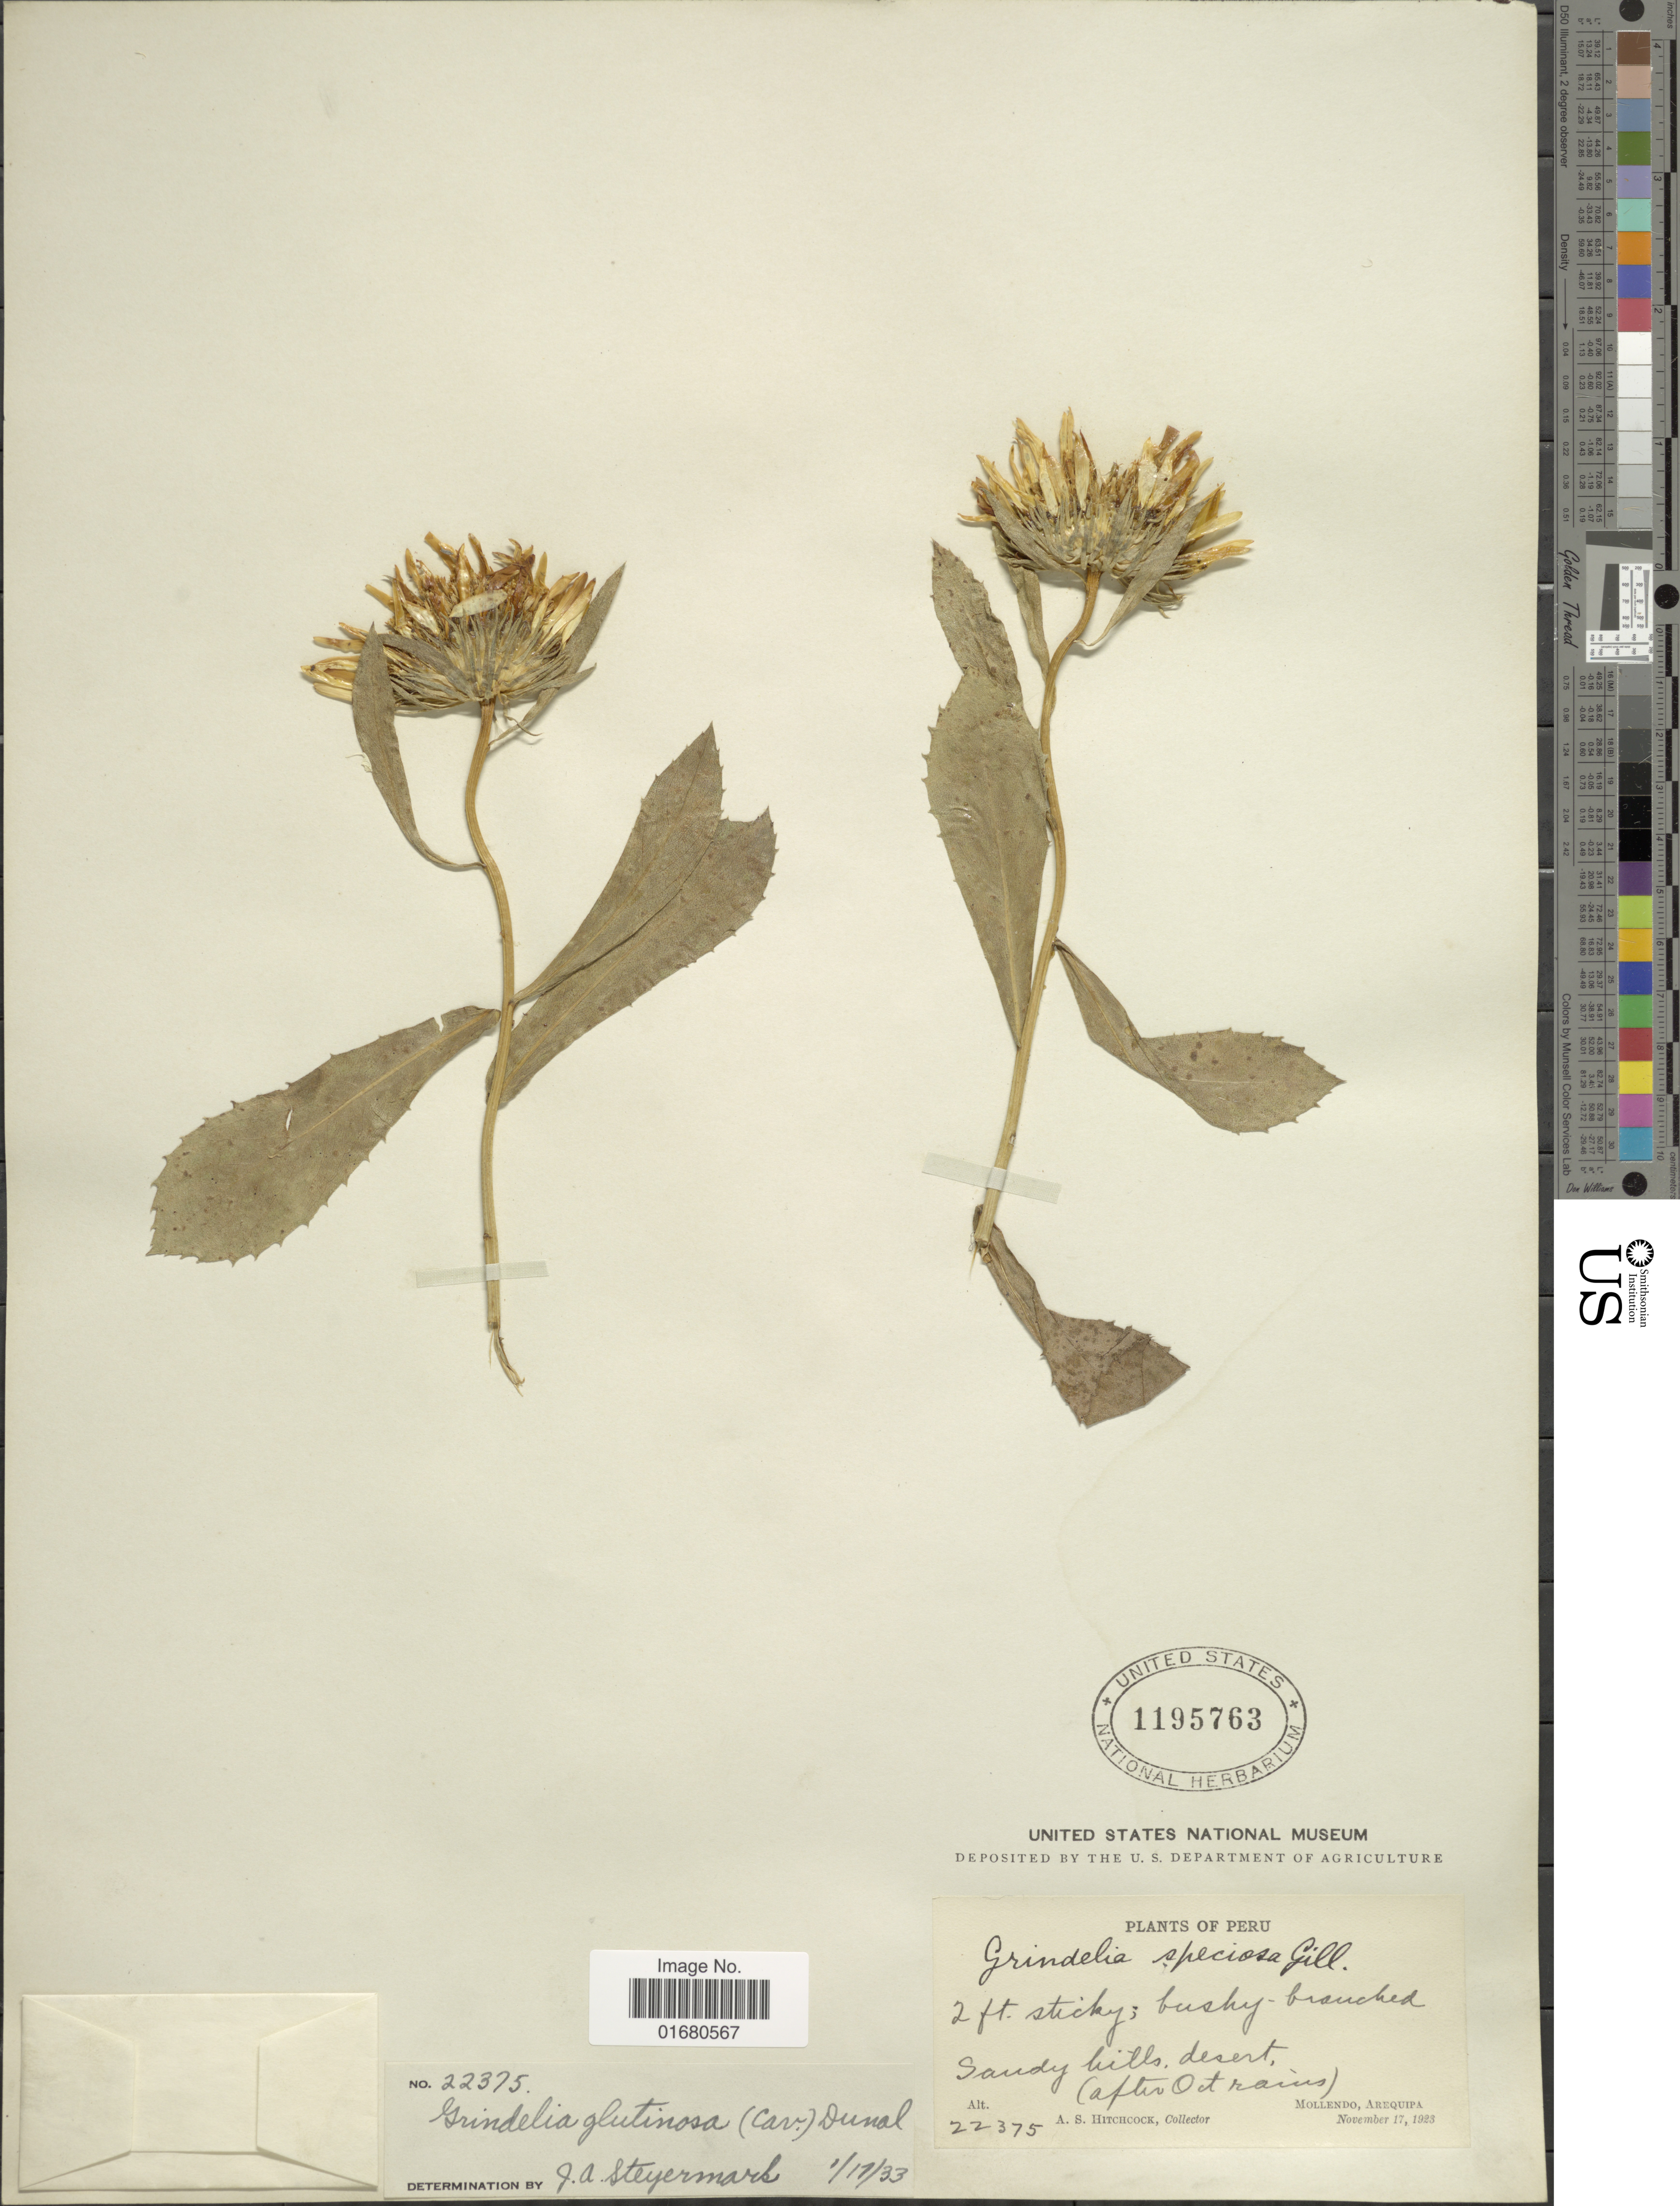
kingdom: Plantae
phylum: Tracheophyta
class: Magnoliopsida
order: Asterales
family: Asteraceae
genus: Grindelia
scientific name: Grindelia glutinosa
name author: (Cav.) Dunal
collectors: A. S. Hitchcock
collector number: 22375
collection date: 1923-11-17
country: Peru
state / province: Arequipa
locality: Sandy hills, desert, (Aftio Oct rains), Mollendo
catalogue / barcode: US 1195763